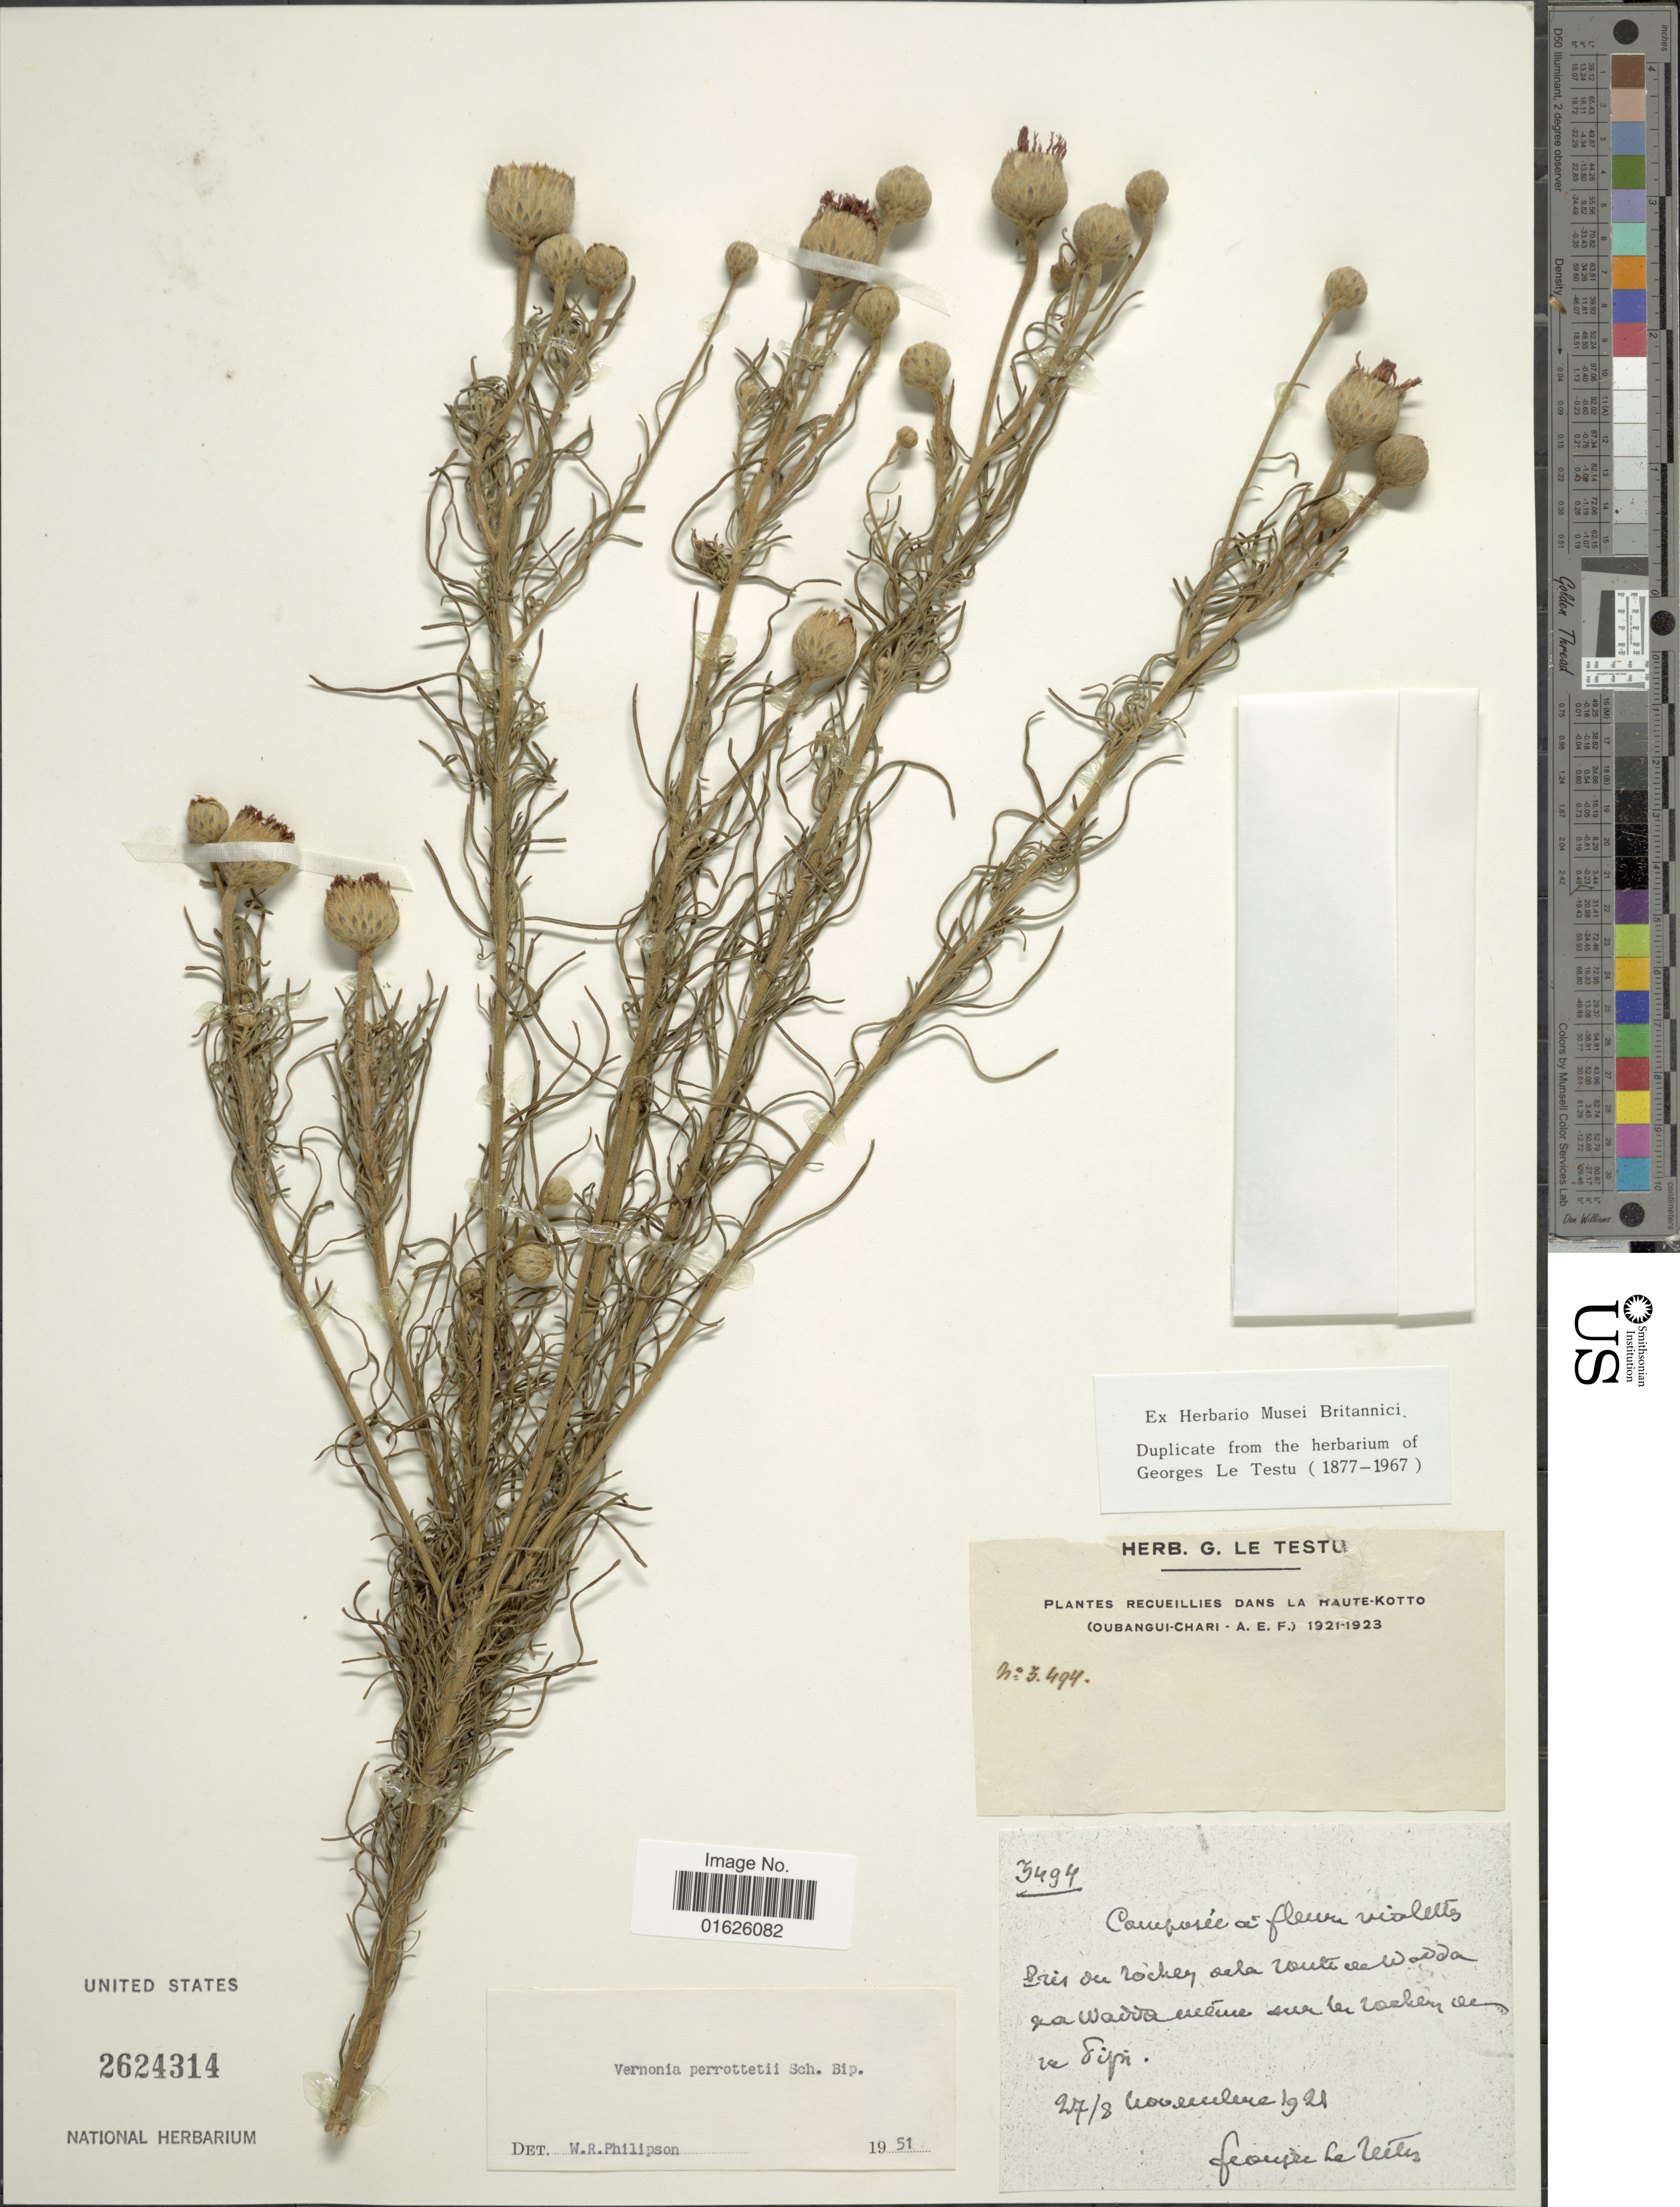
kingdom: Plantae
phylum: Tracheophyta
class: Magnoliopsida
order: Asterales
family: Asteraceae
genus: Polydora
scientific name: Polydora serratuloides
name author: (DC.) H. Rob.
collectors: G. Le Testu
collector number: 5494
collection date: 1921-08-27/1921-11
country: Central African Republic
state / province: Haute-Kotto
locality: Près du roches de la route de Wadda za Wadda meme sur le rochers de la Sipi. [interpreted]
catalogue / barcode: US 2624314